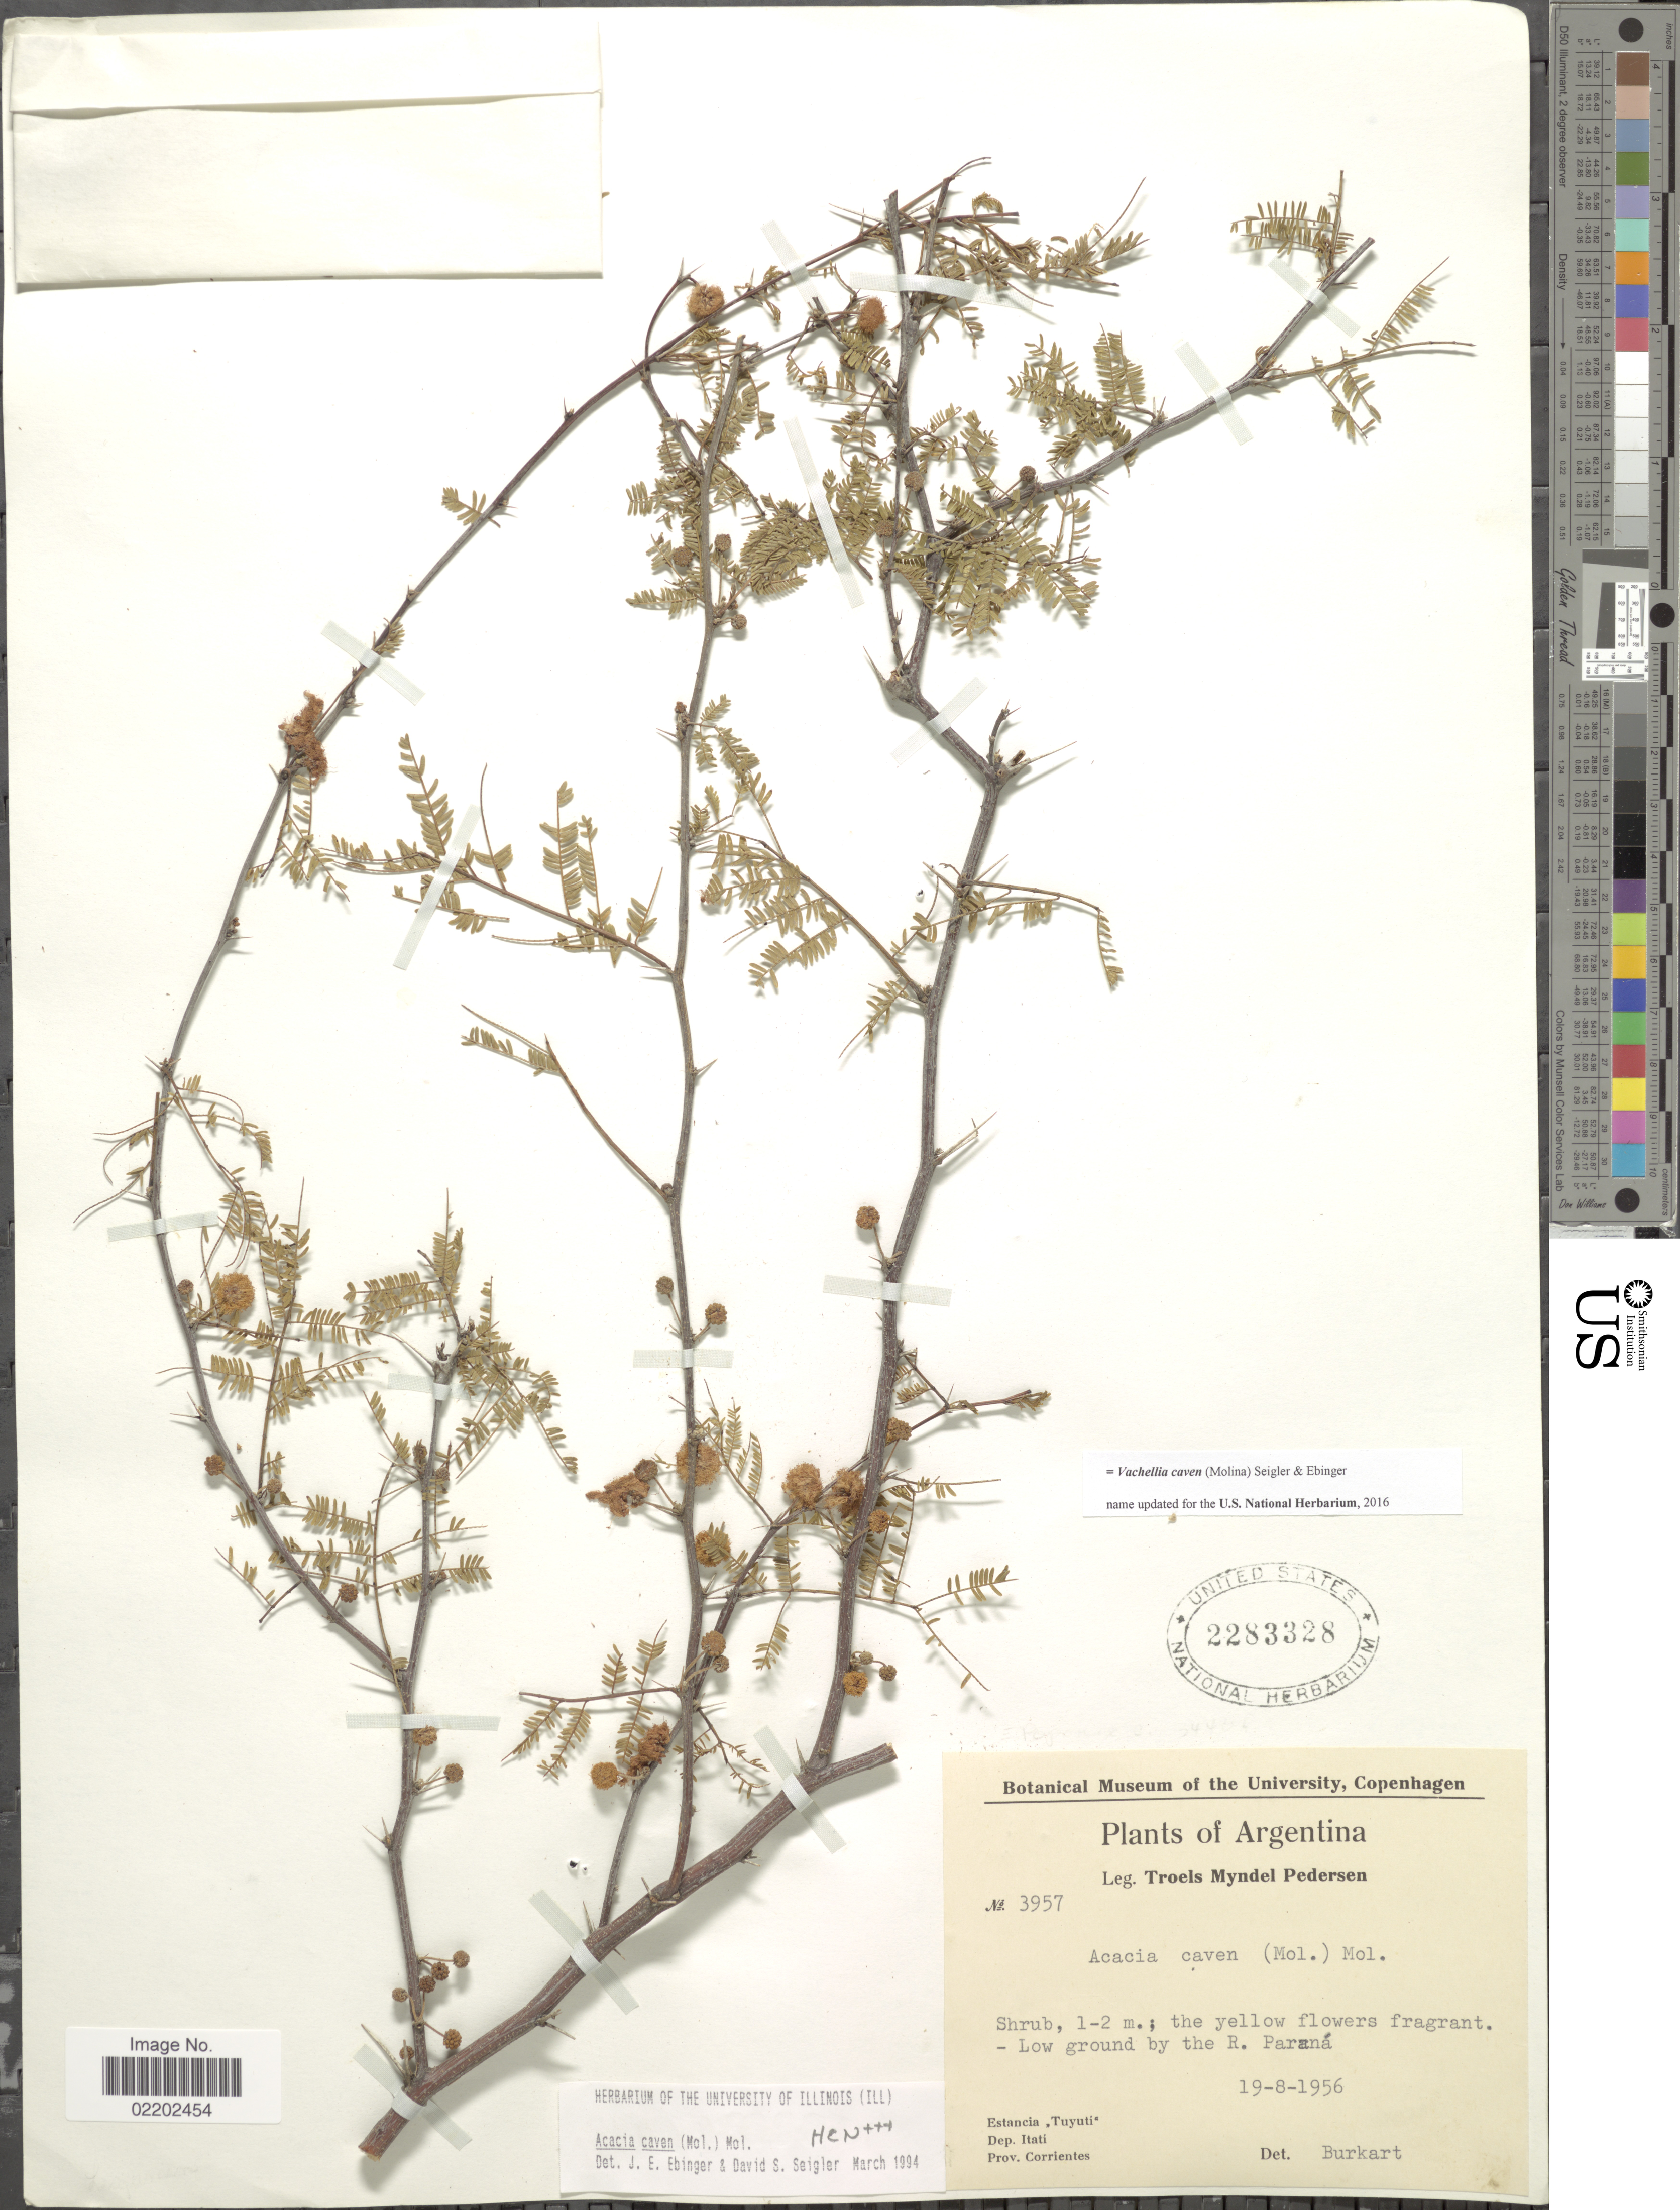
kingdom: Plantae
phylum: Tracheophyta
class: Magnoliopsida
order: Fabales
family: Fabaceae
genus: Vachellia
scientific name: Vachellia caven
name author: (Molina) Seigler & Ebinger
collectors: T. Pederson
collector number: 3957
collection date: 1956-08-19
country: Argentina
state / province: Corrientes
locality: Low ground by the R. Paraná, estancia, Tuyuti, Dep. Itatí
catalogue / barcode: US 2283328